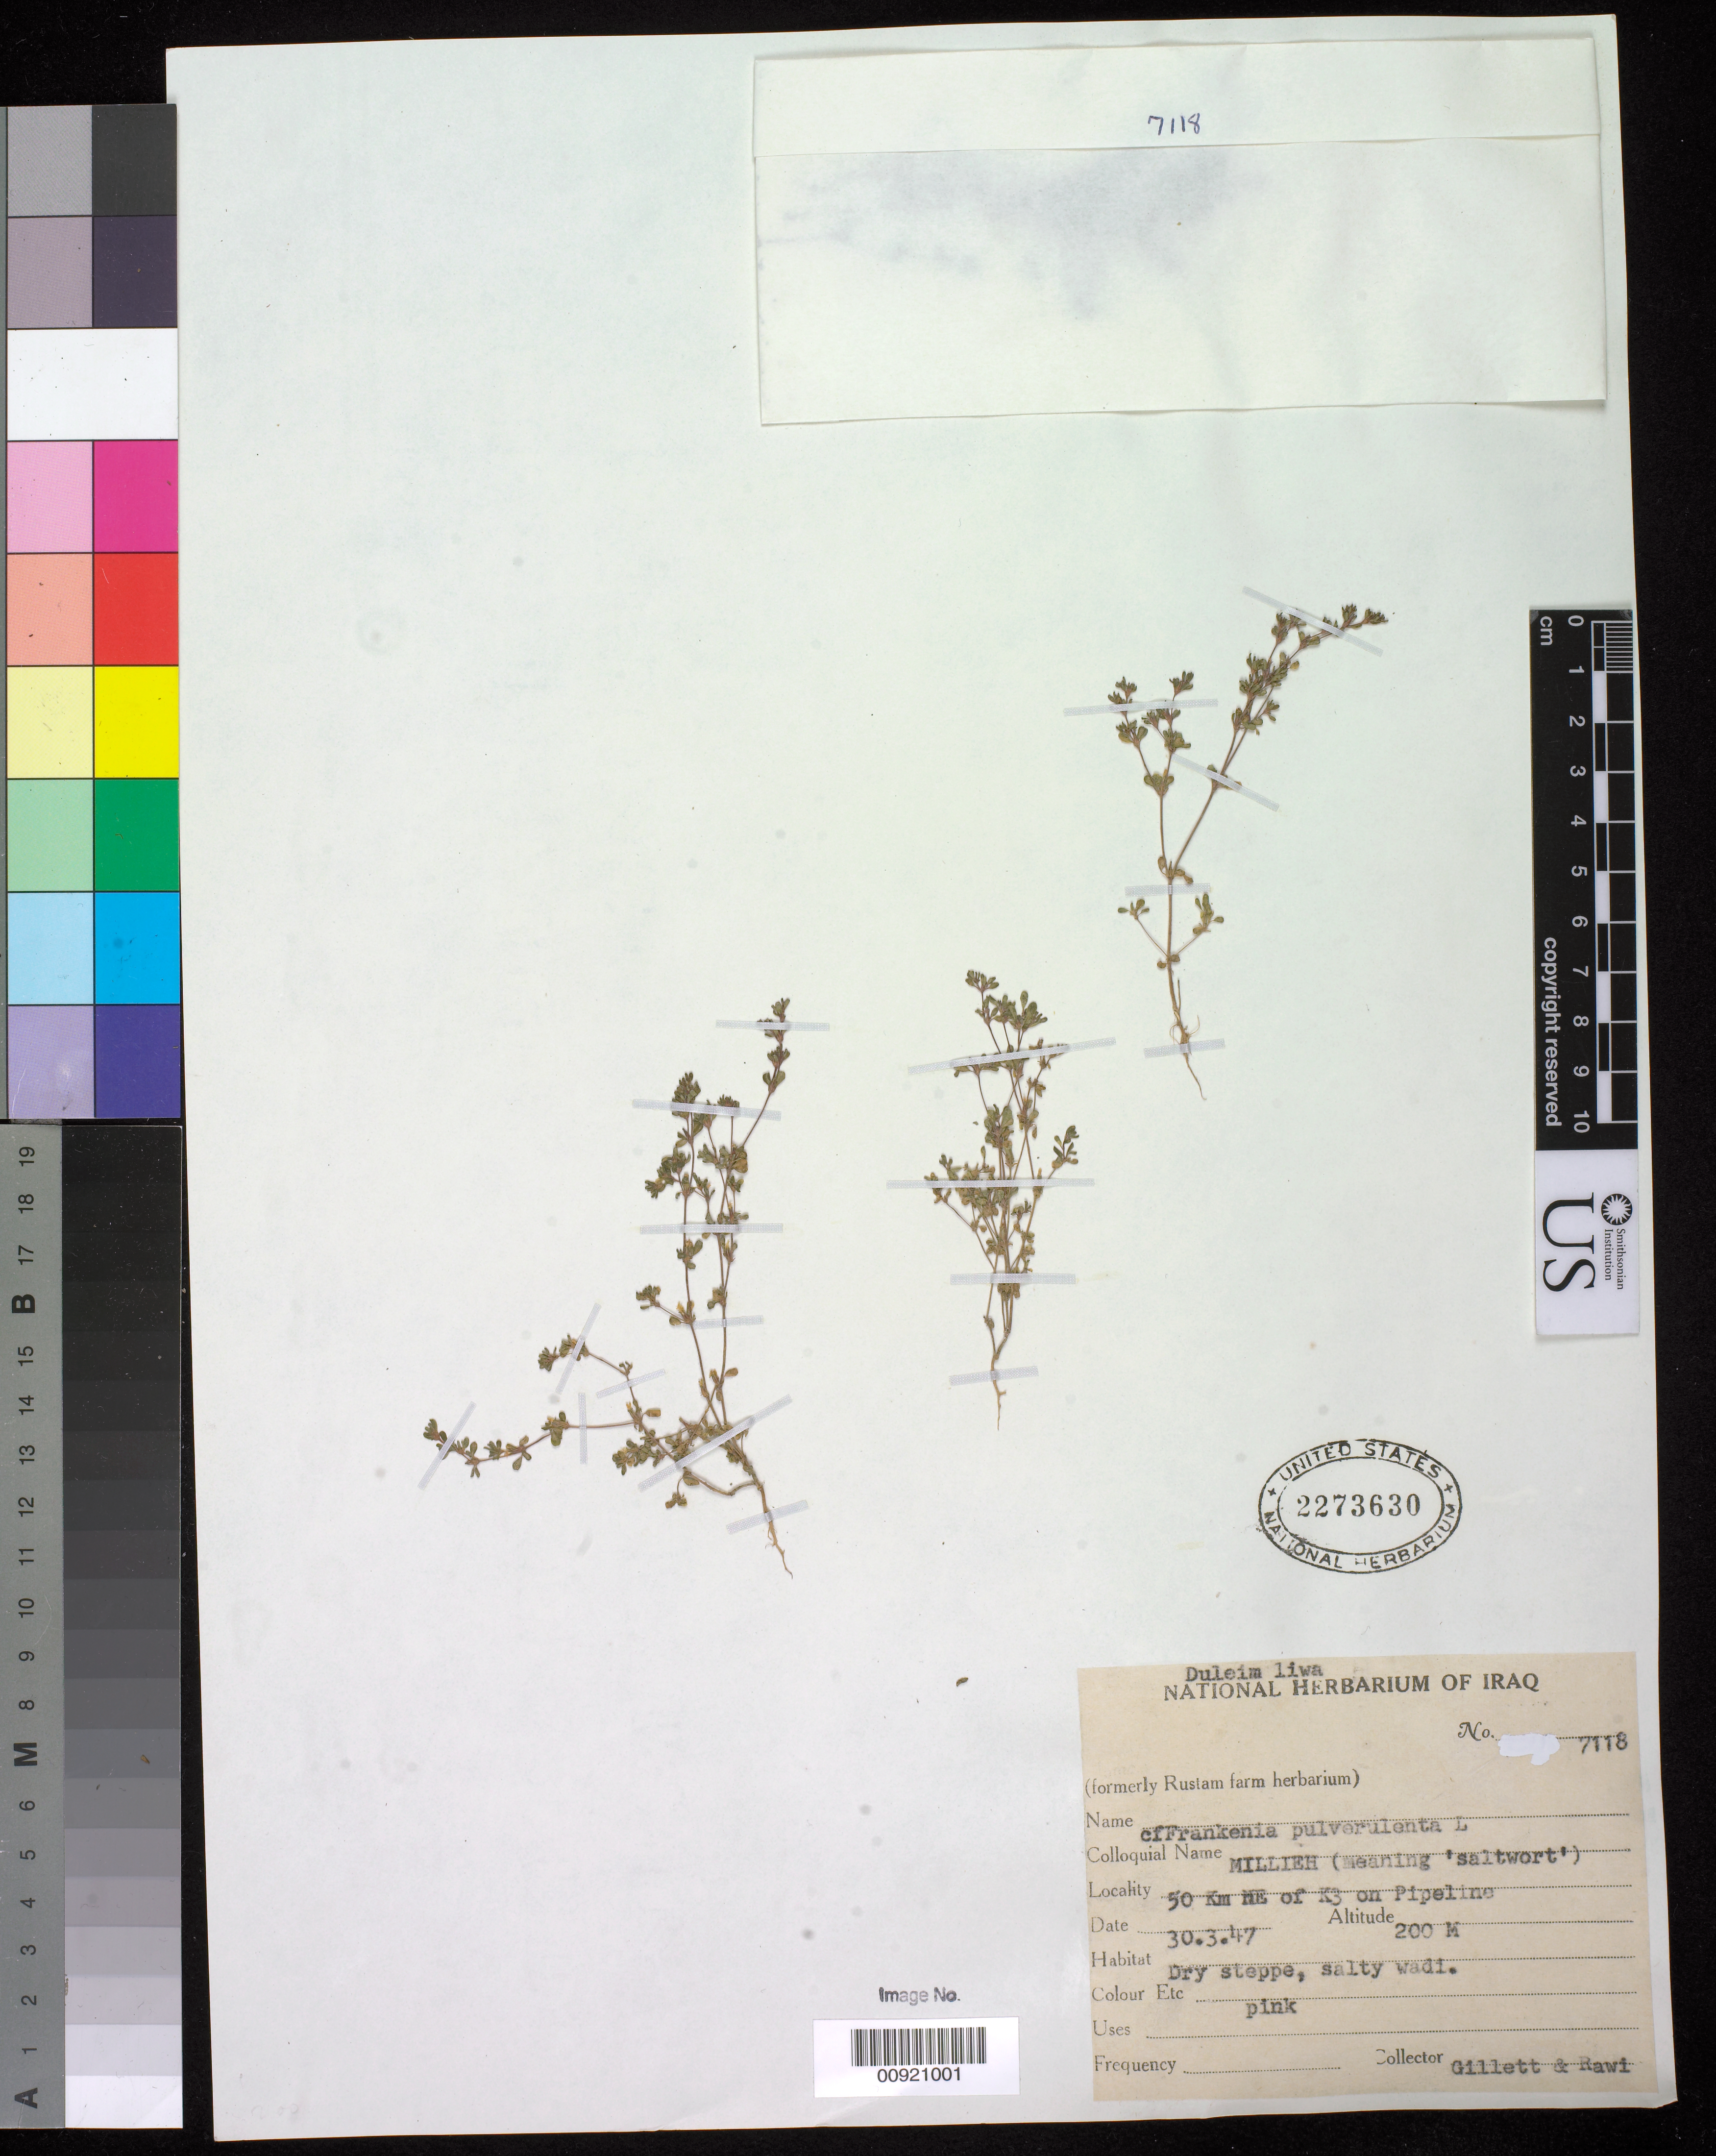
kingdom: Plantae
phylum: Tracheophyta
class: Magnoliopsida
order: Caryophyllales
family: Frankeniaceae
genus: Frankenia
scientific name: Frankenia pulverulenta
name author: L.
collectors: Gillett, -- & -. Rawi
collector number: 7118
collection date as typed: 30 Mar 1947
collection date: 1947-03-30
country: Iraq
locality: Duleim liwa, 50 Km NE of K3 on Pipeline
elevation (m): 200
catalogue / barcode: US 2273630